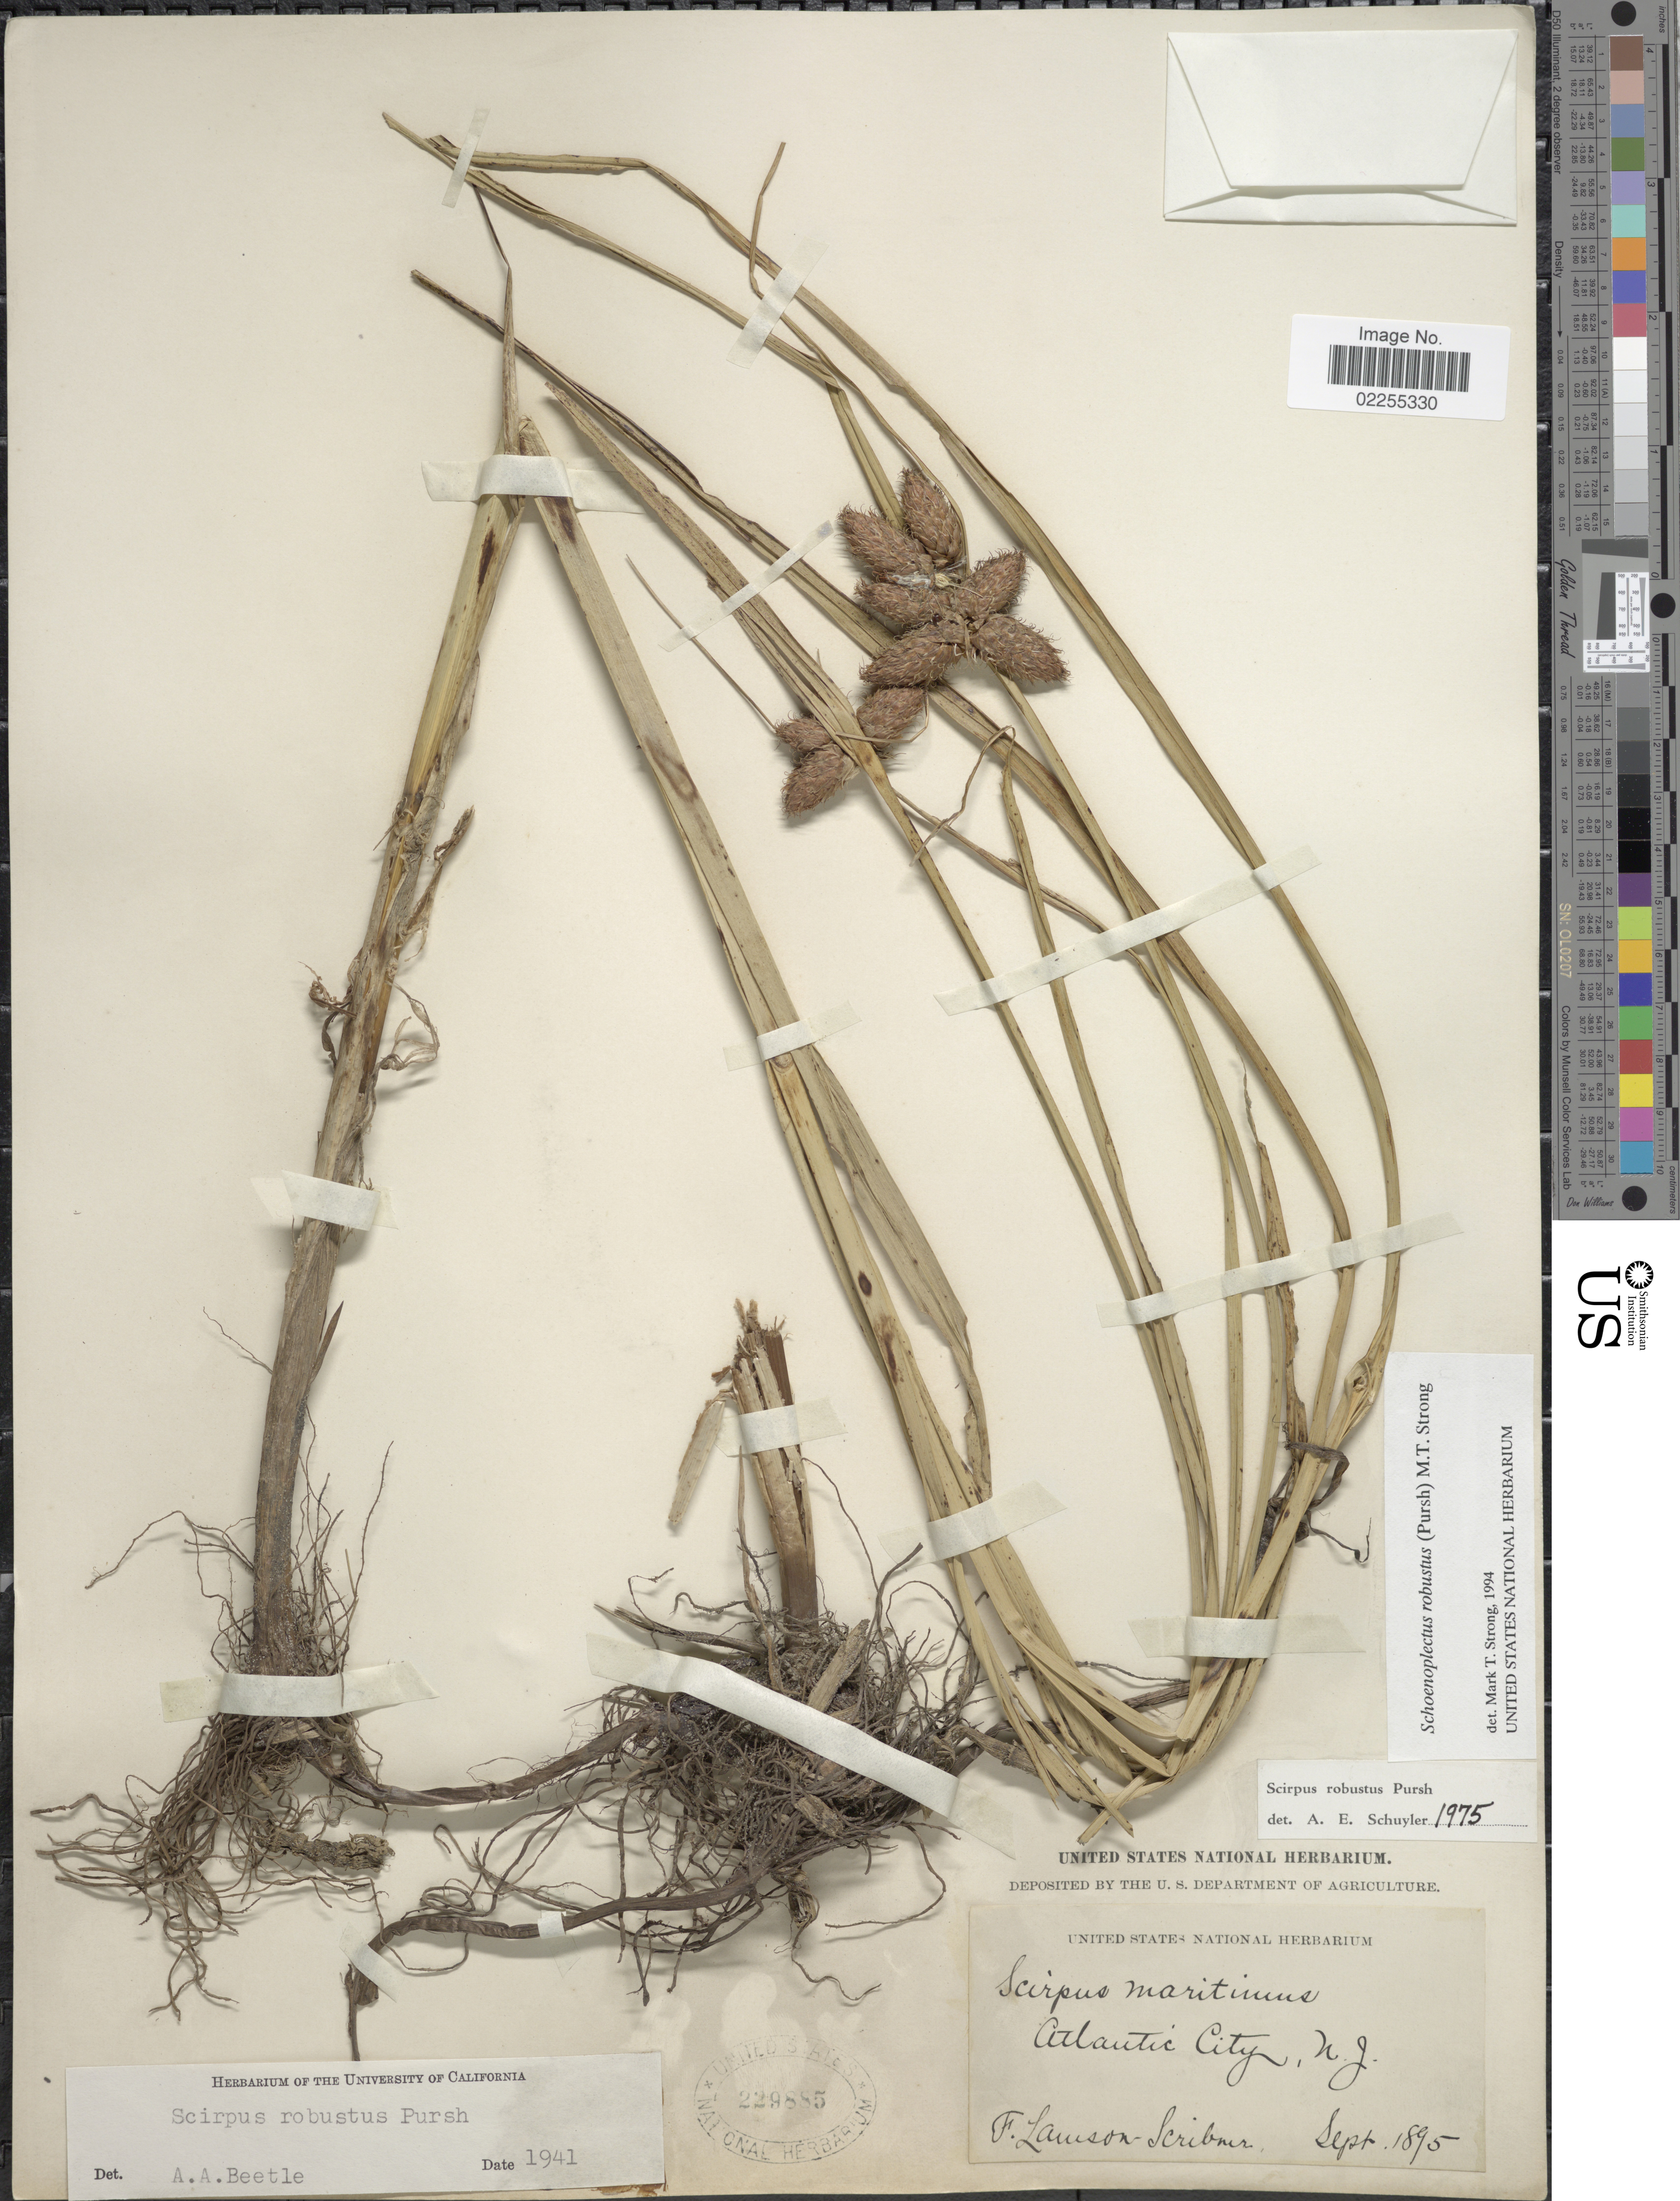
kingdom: Plantae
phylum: Tracheophyta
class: Liliopsida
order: Poales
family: Cyperaceae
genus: Bolboschoenus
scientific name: Bolboschoenus robustus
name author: (Pursh) Soják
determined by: Strong, M. T., (US), Smithsonian Institution - National Museum of Natural History (UNITED STATES)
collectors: F. Lamson-Scribner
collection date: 1895-09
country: United States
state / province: New Jersey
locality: Atlantic City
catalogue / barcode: US 229885